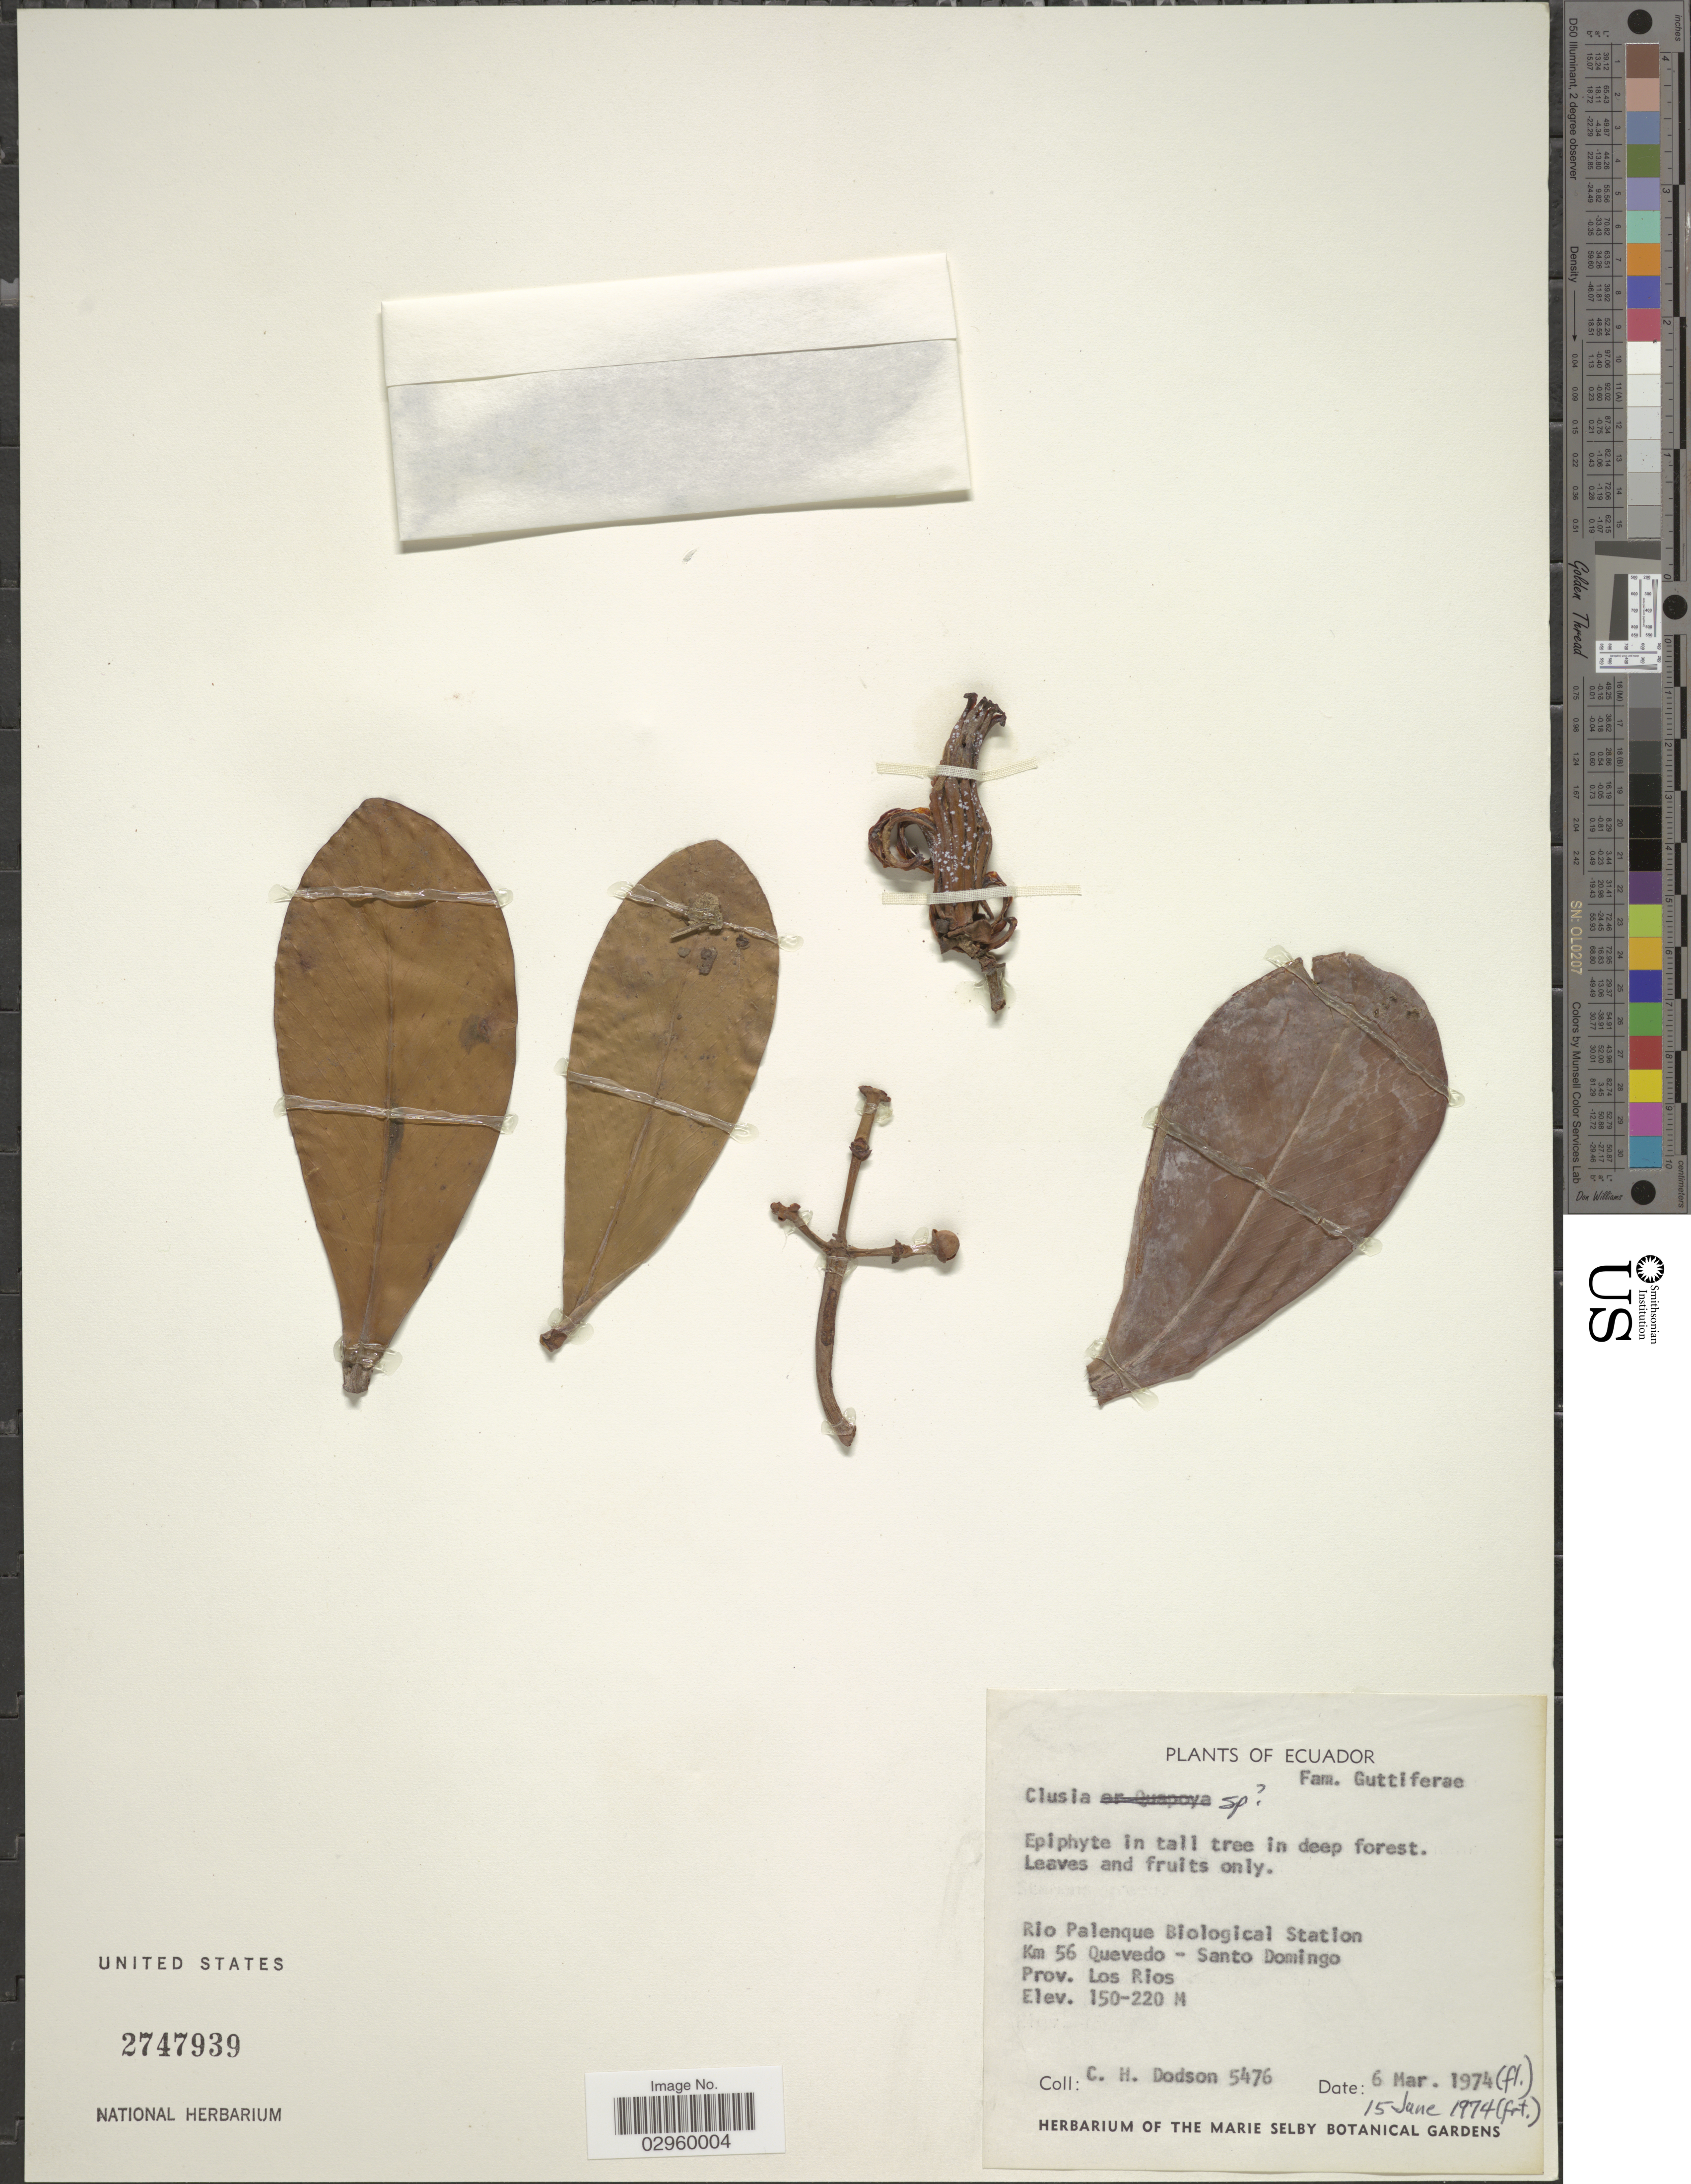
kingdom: Plantae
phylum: Tracheophyta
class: Magnoliopsida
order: Malpighiales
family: Clusiaceae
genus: Clusia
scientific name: Clusia sp.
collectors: C. H. Dodson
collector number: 5476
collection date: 1974-03-06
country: Ecuador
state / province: Los Ríos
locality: Rio Palenque Biological Station, Km 56 Quevedo - Santo Domingo, Prov. Los Rios.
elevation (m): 150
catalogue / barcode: US 2747939